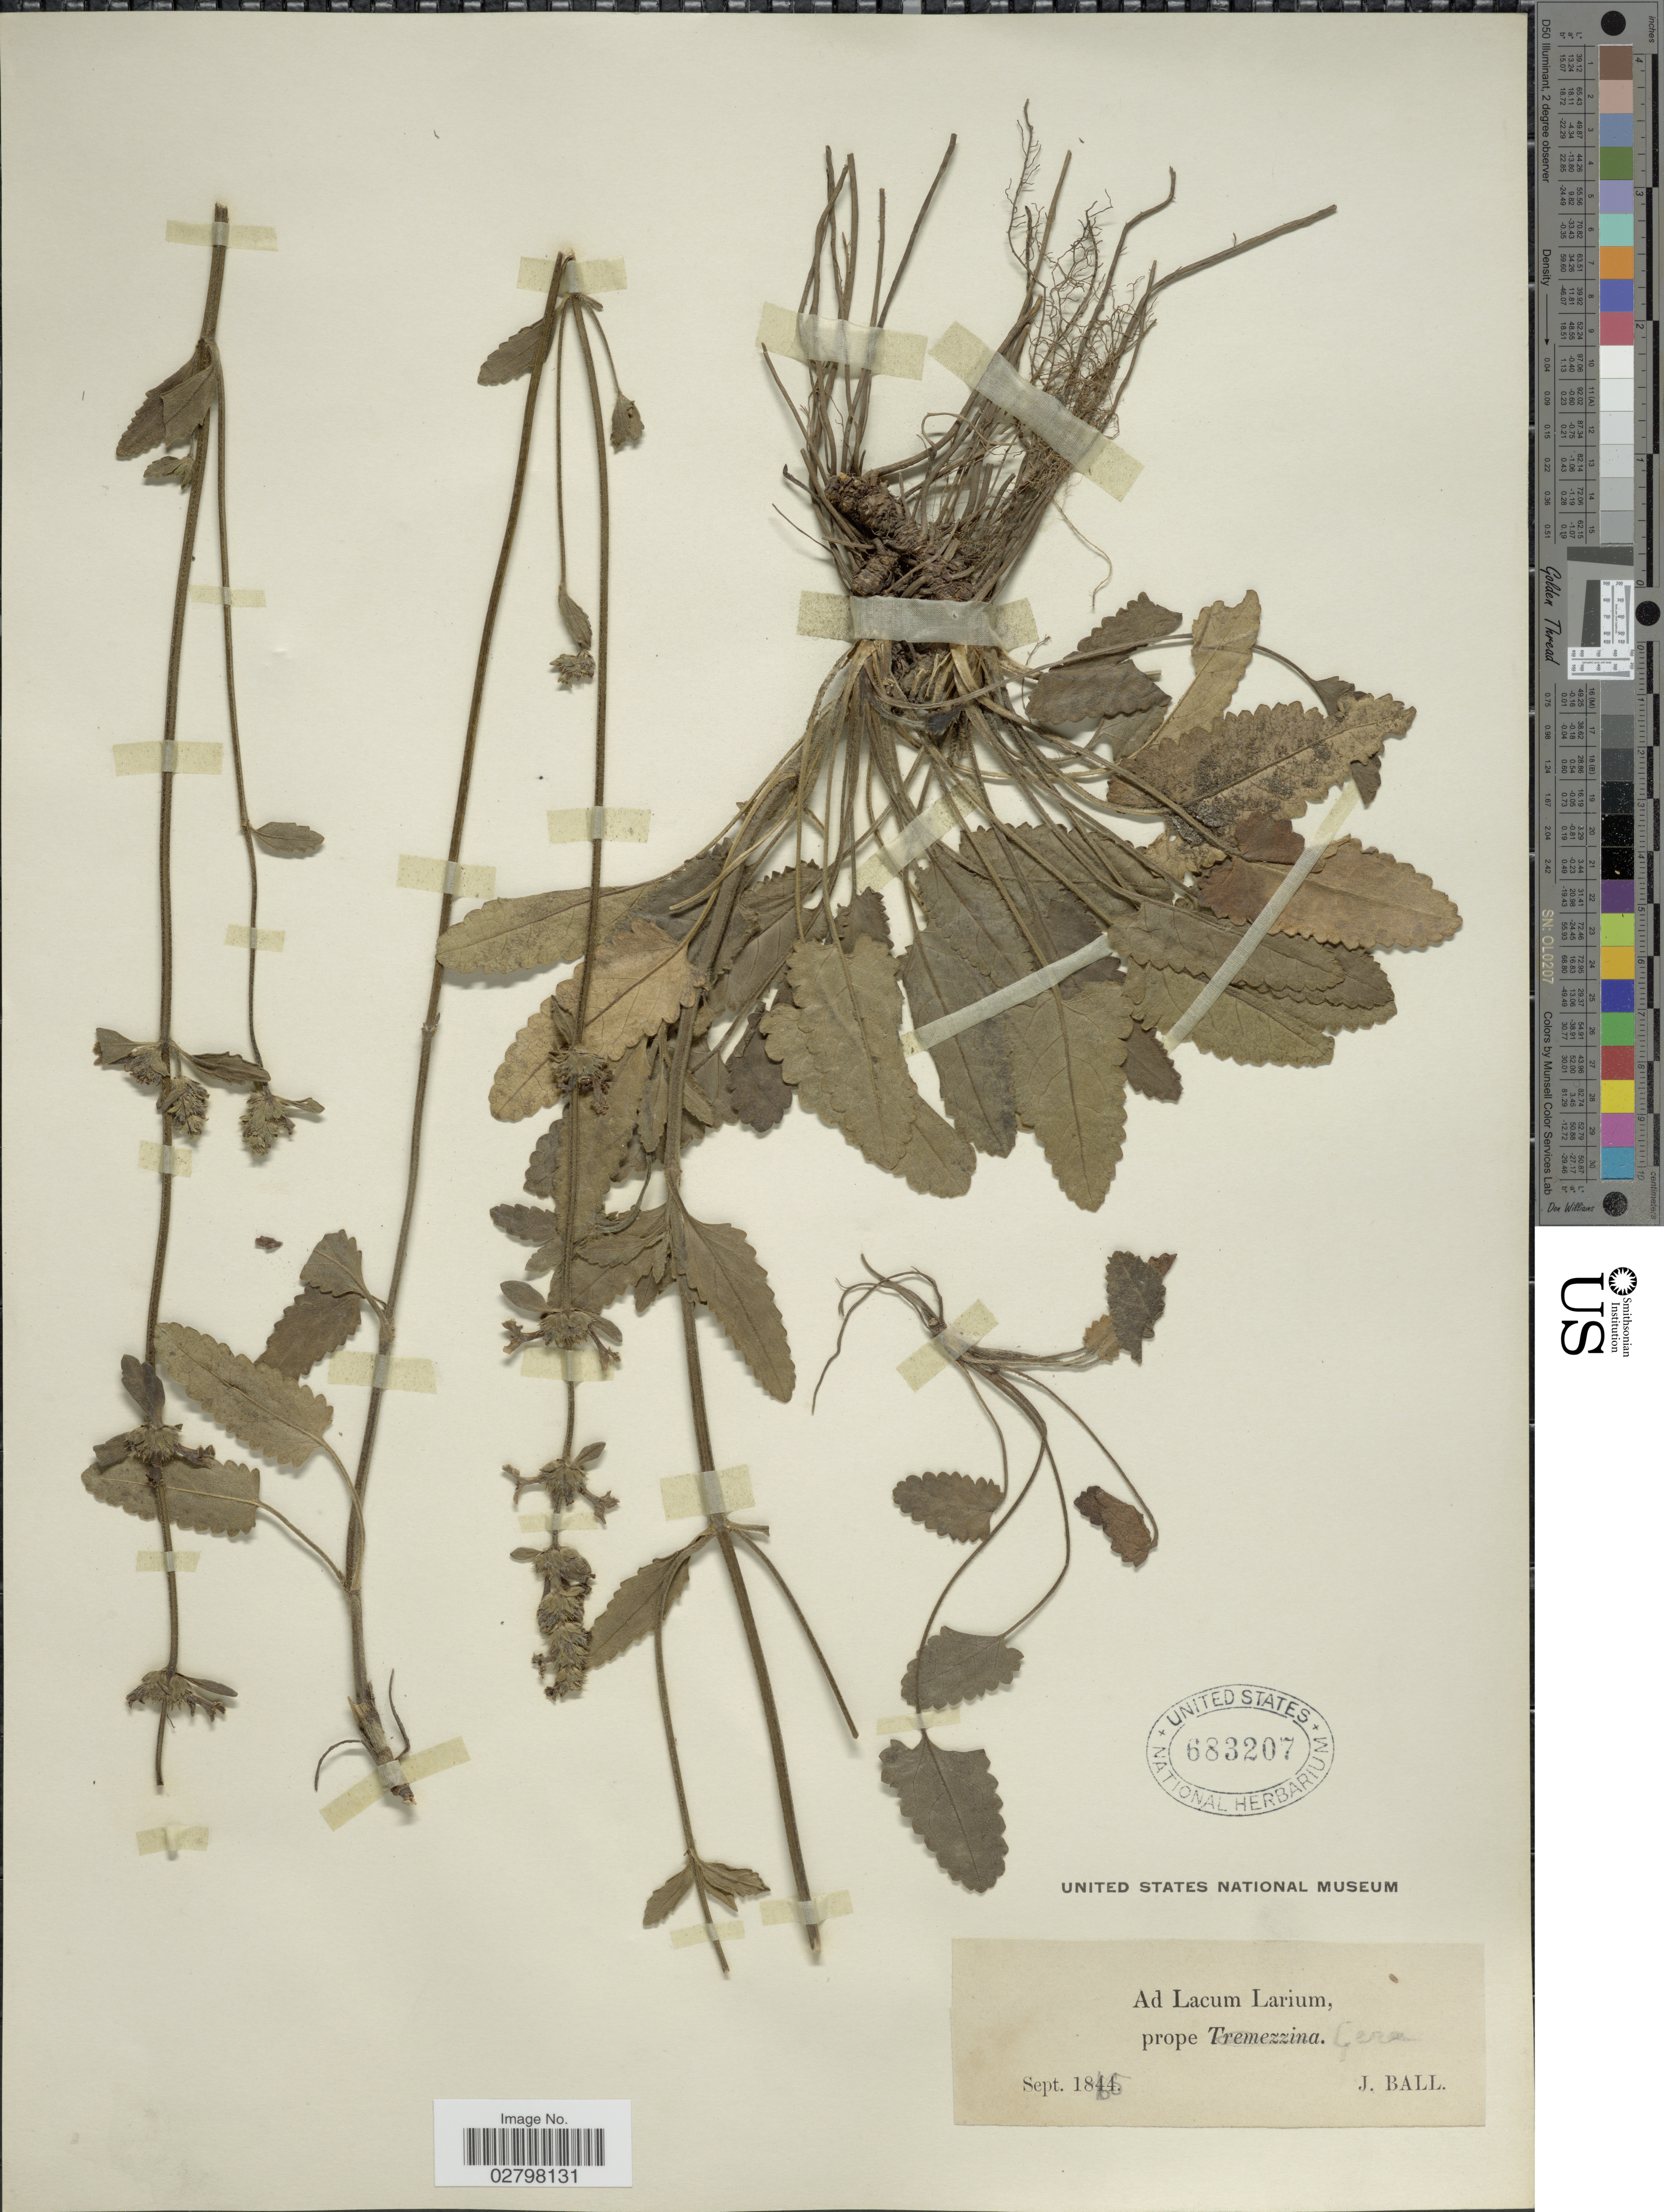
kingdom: Plantae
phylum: Tracheophyta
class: Magnoliopsida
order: Lamiales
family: Lamiaceae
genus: Stachys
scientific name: Stachys sp.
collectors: J. Ball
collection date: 1865-09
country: Italy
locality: Ad Lacum Larium, prope Gera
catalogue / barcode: US 683207